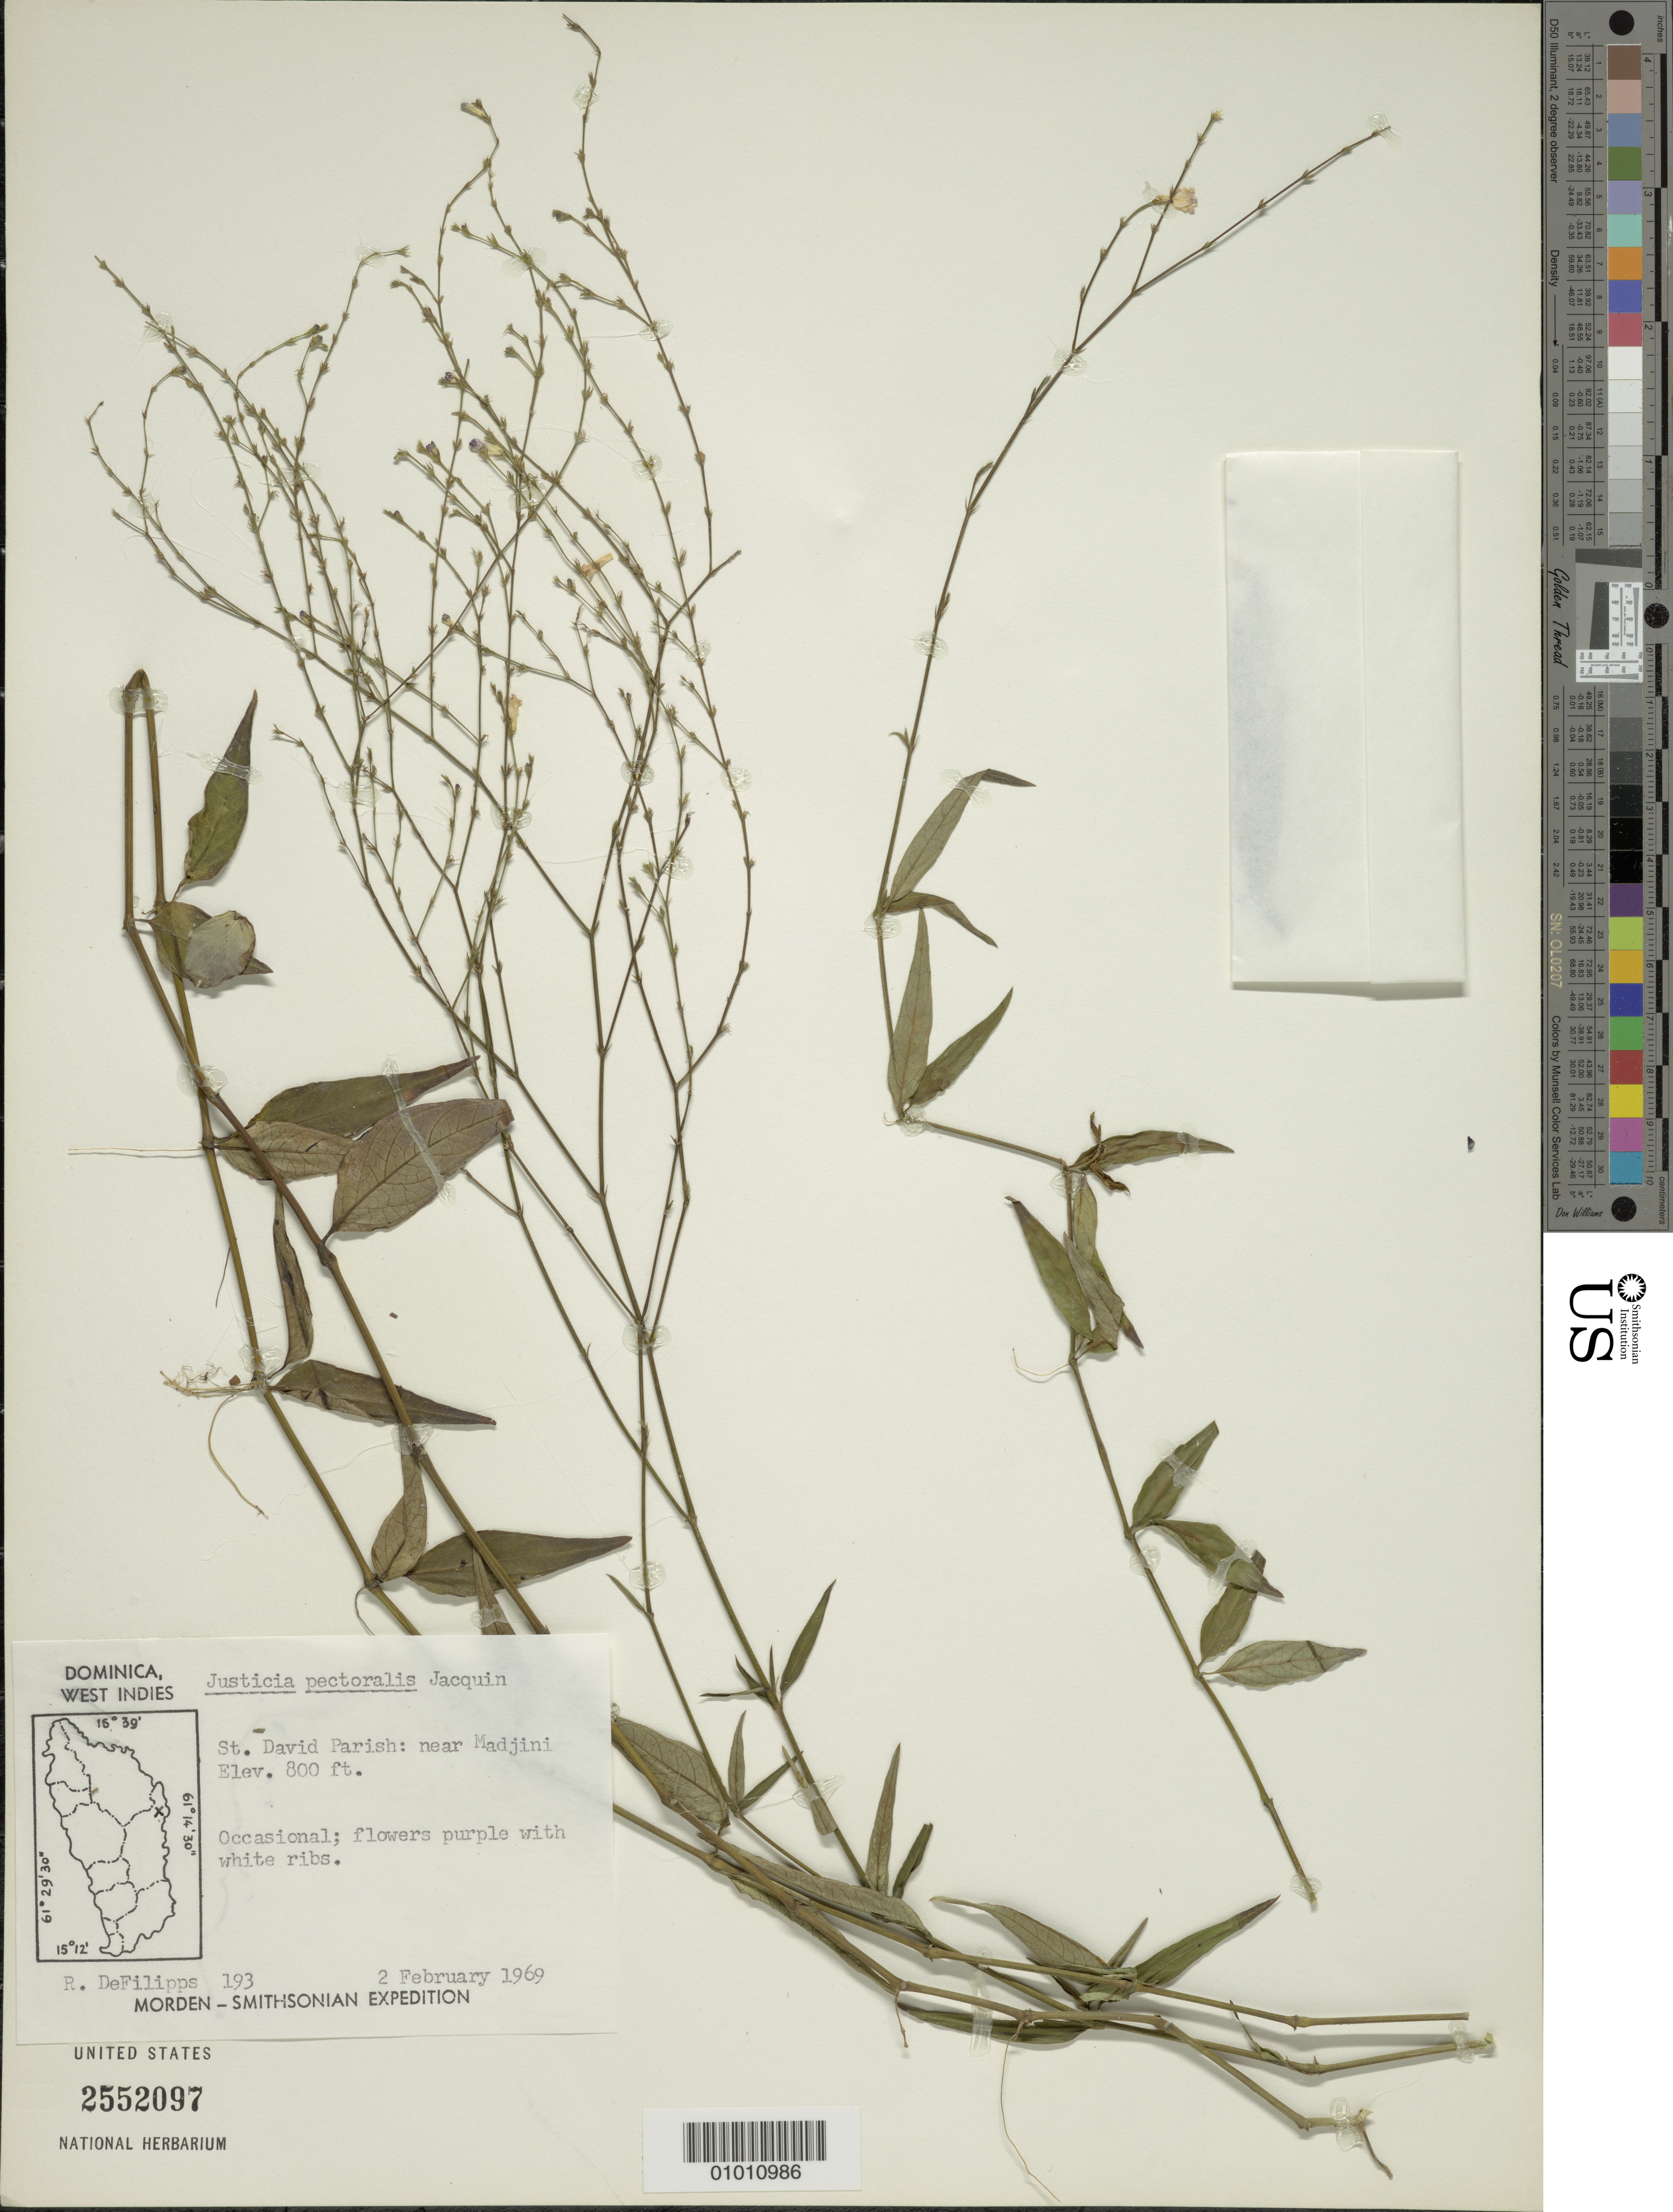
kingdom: Plantae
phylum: Tracheophyta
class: Magnoliopsida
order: Lamiales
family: Acanthaceae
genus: Justicia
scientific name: Justicia pectoralis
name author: Jacq.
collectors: R. A. DeFilipps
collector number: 193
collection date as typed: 02 Feb 1969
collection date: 1969-02-02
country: Dominica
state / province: St. David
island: Dominica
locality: Near Madjini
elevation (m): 244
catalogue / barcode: US 2552097